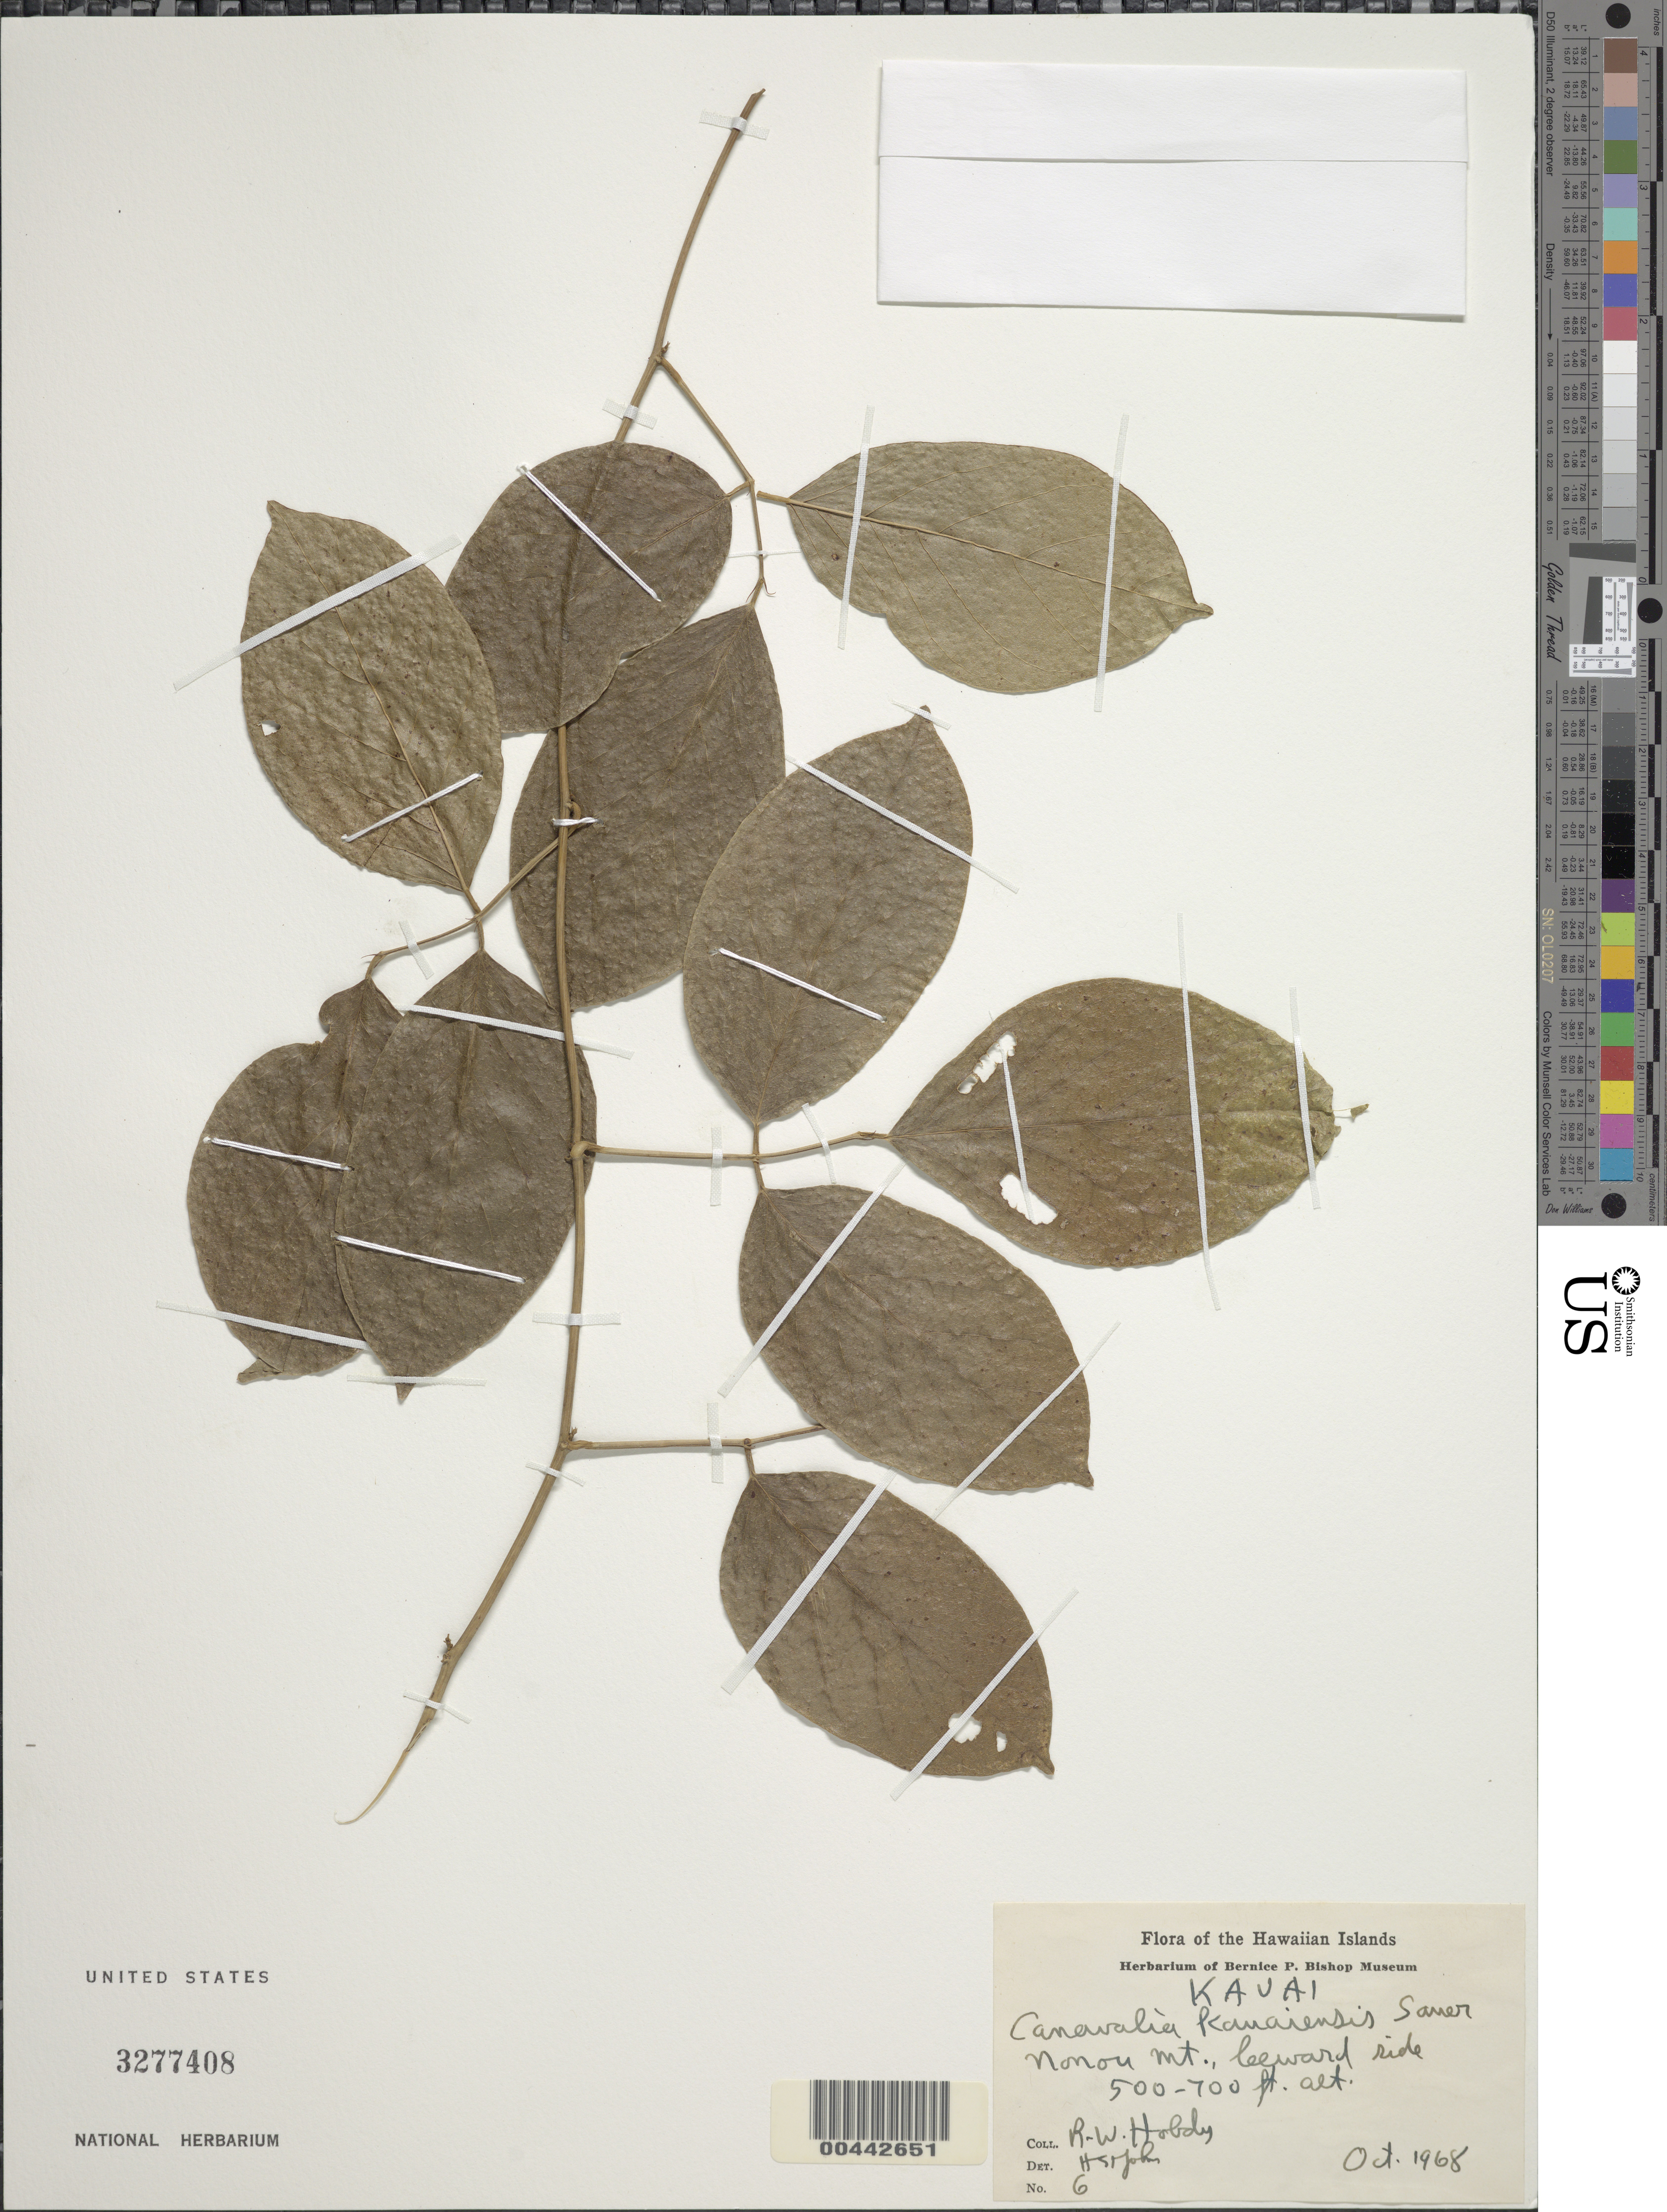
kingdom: Plantae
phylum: Tracheophyta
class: Magnoliopsida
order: Fabales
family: Fabaceae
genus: Canavalia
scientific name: Canavalia kauaiensis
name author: J.D. Sauer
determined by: St. John, H.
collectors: R. Hobdy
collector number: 6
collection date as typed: Oct 1968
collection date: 1968-10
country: United States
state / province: Hawaii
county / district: Kauai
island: Kaua'i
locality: Nonou Mt., leeward side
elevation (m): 152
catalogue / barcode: US 3277408